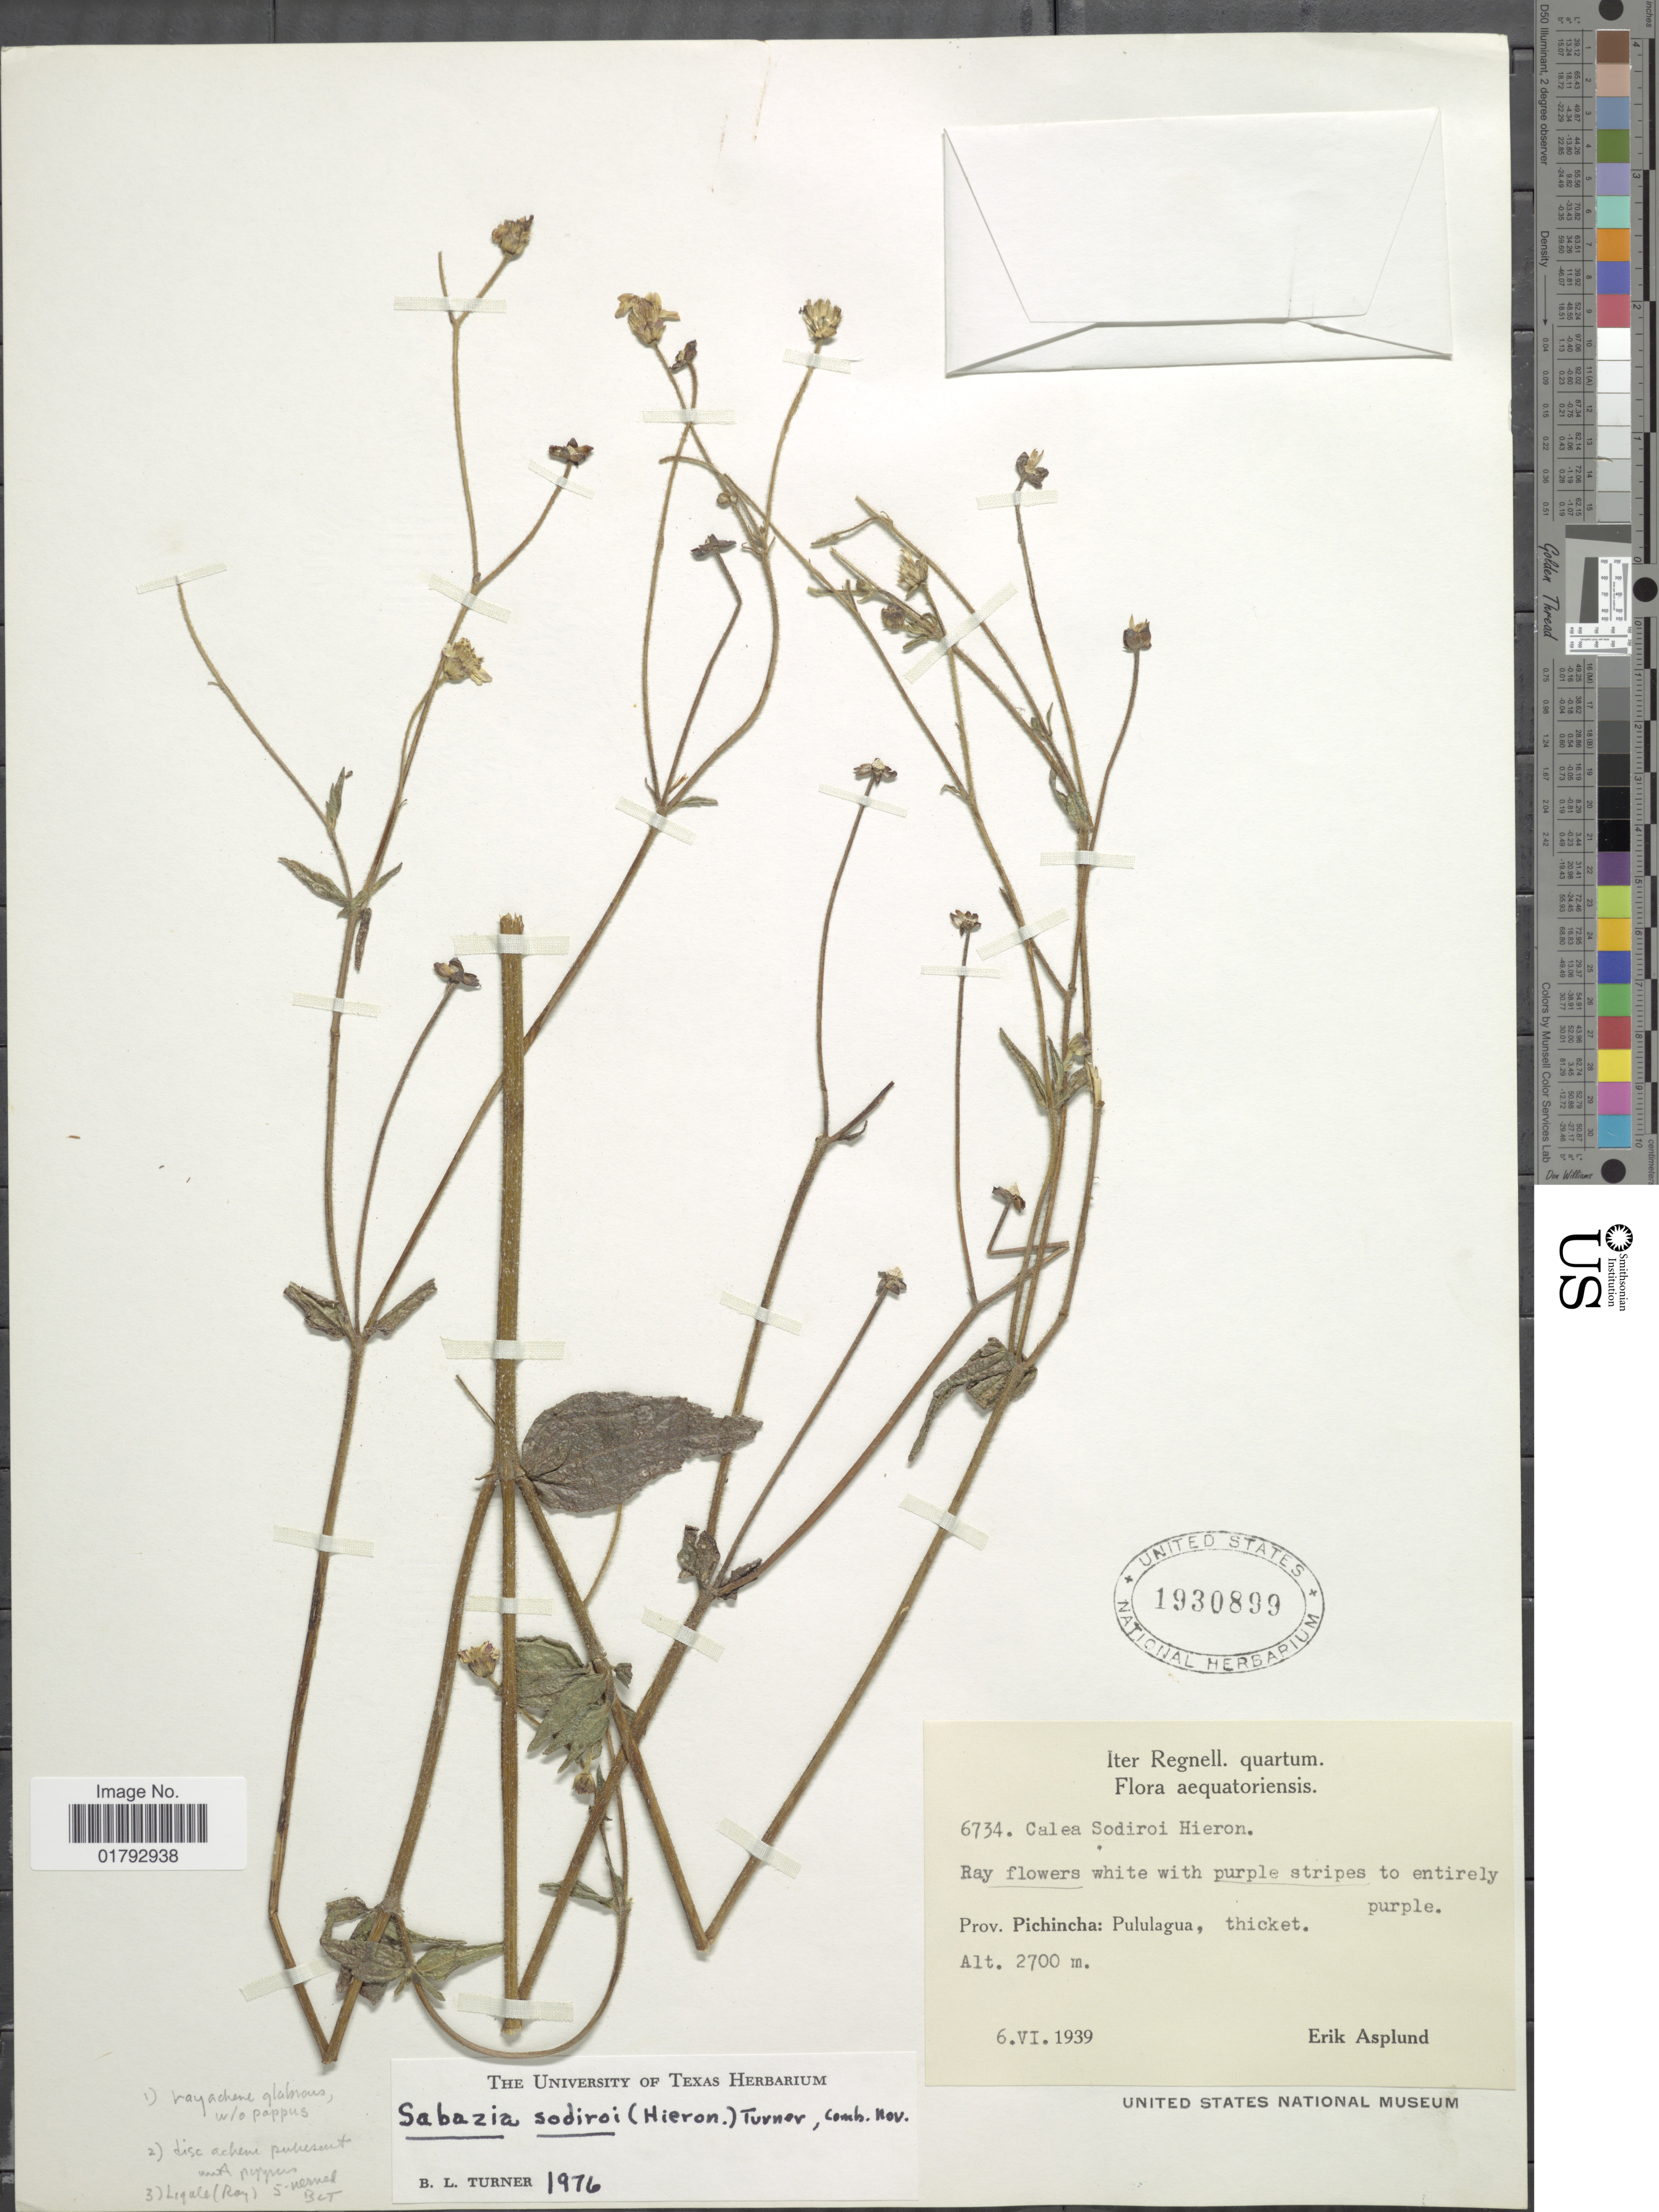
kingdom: Plantae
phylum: Tracheophyta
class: Magnoliopsida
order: Asterales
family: Asteraceae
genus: Alloispermum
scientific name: Alloispermum sodiroi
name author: (Hieron.) H. Rob.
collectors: E. Asplund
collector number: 6734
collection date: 1939-06-06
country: Ecuador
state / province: Pichincha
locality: Prov. Pichincha: Pululagua, Thicket.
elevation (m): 2700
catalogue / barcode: US 1930899